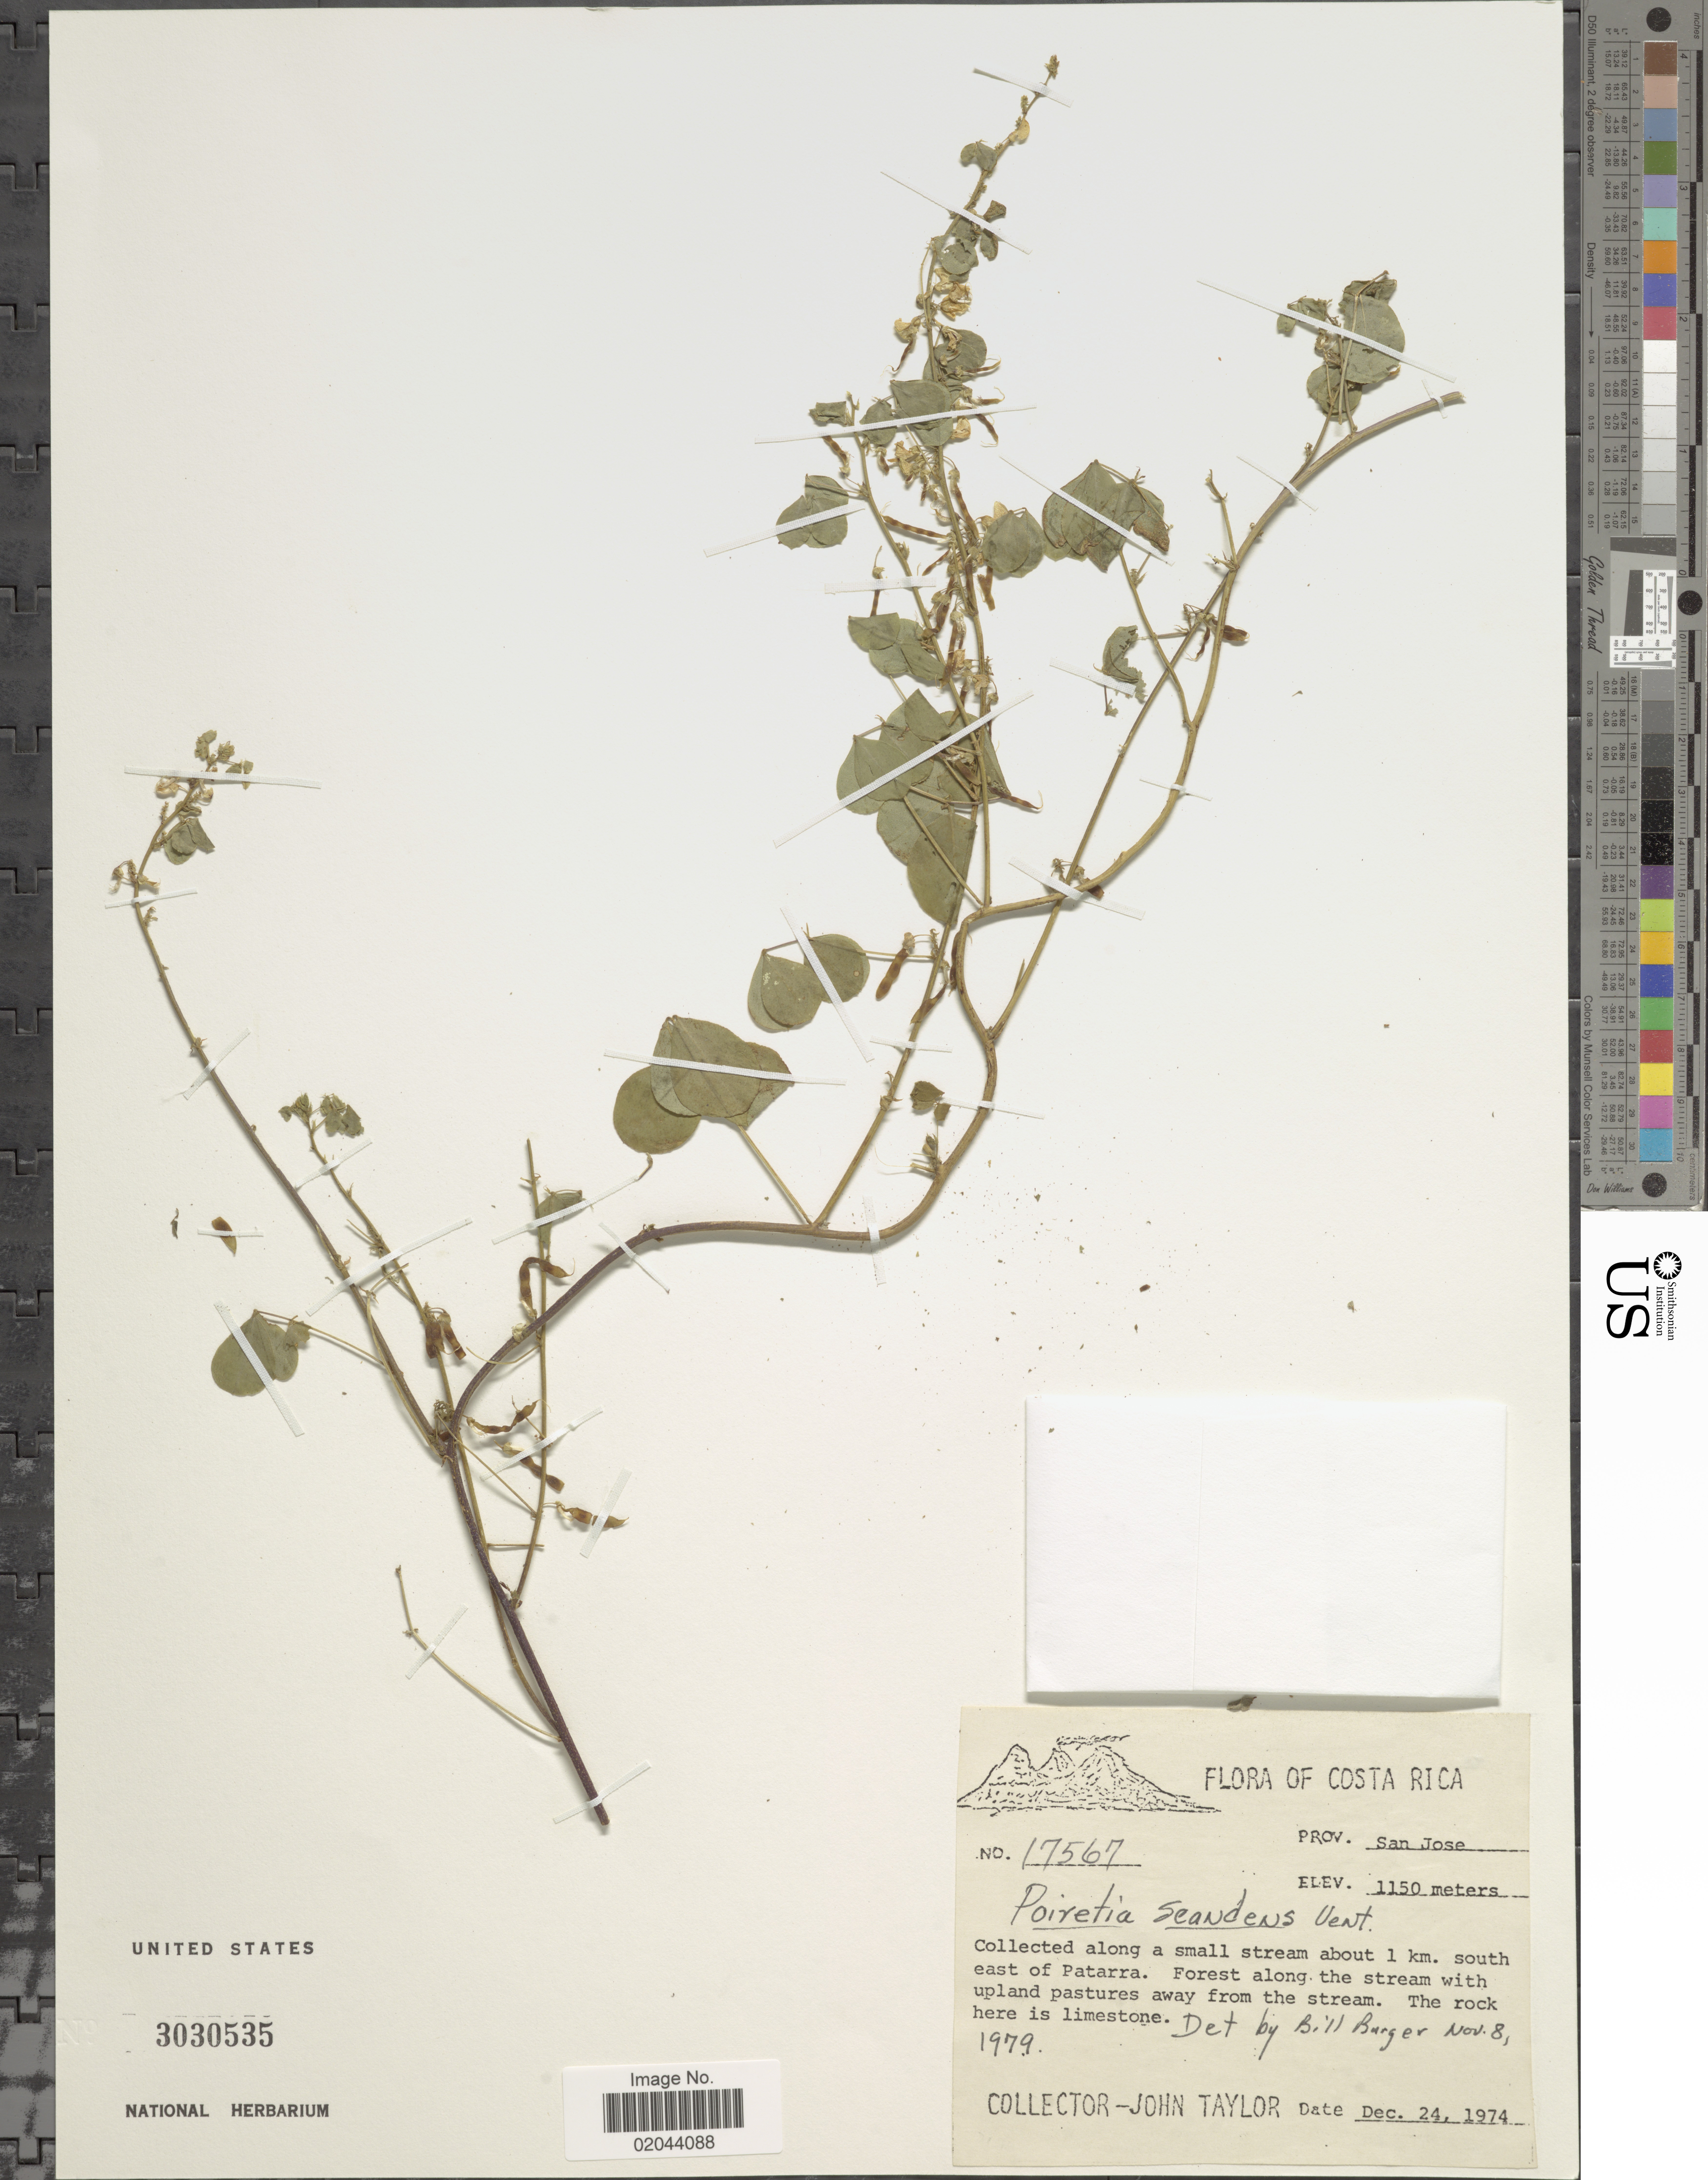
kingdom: Plantae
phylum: Tracheophyta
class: Magnoliopsida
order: Fabales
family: Fabaceae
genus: Poiretia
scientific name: Poiretia scandens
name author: Vent.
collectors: J. Taylor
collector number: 17567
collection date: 1974-12-24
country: Costa Rica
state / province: San José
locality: small stream about 1 km south east of Patarra. Forest along the stream with upland pastures away from the stream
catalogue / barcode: US 3030535